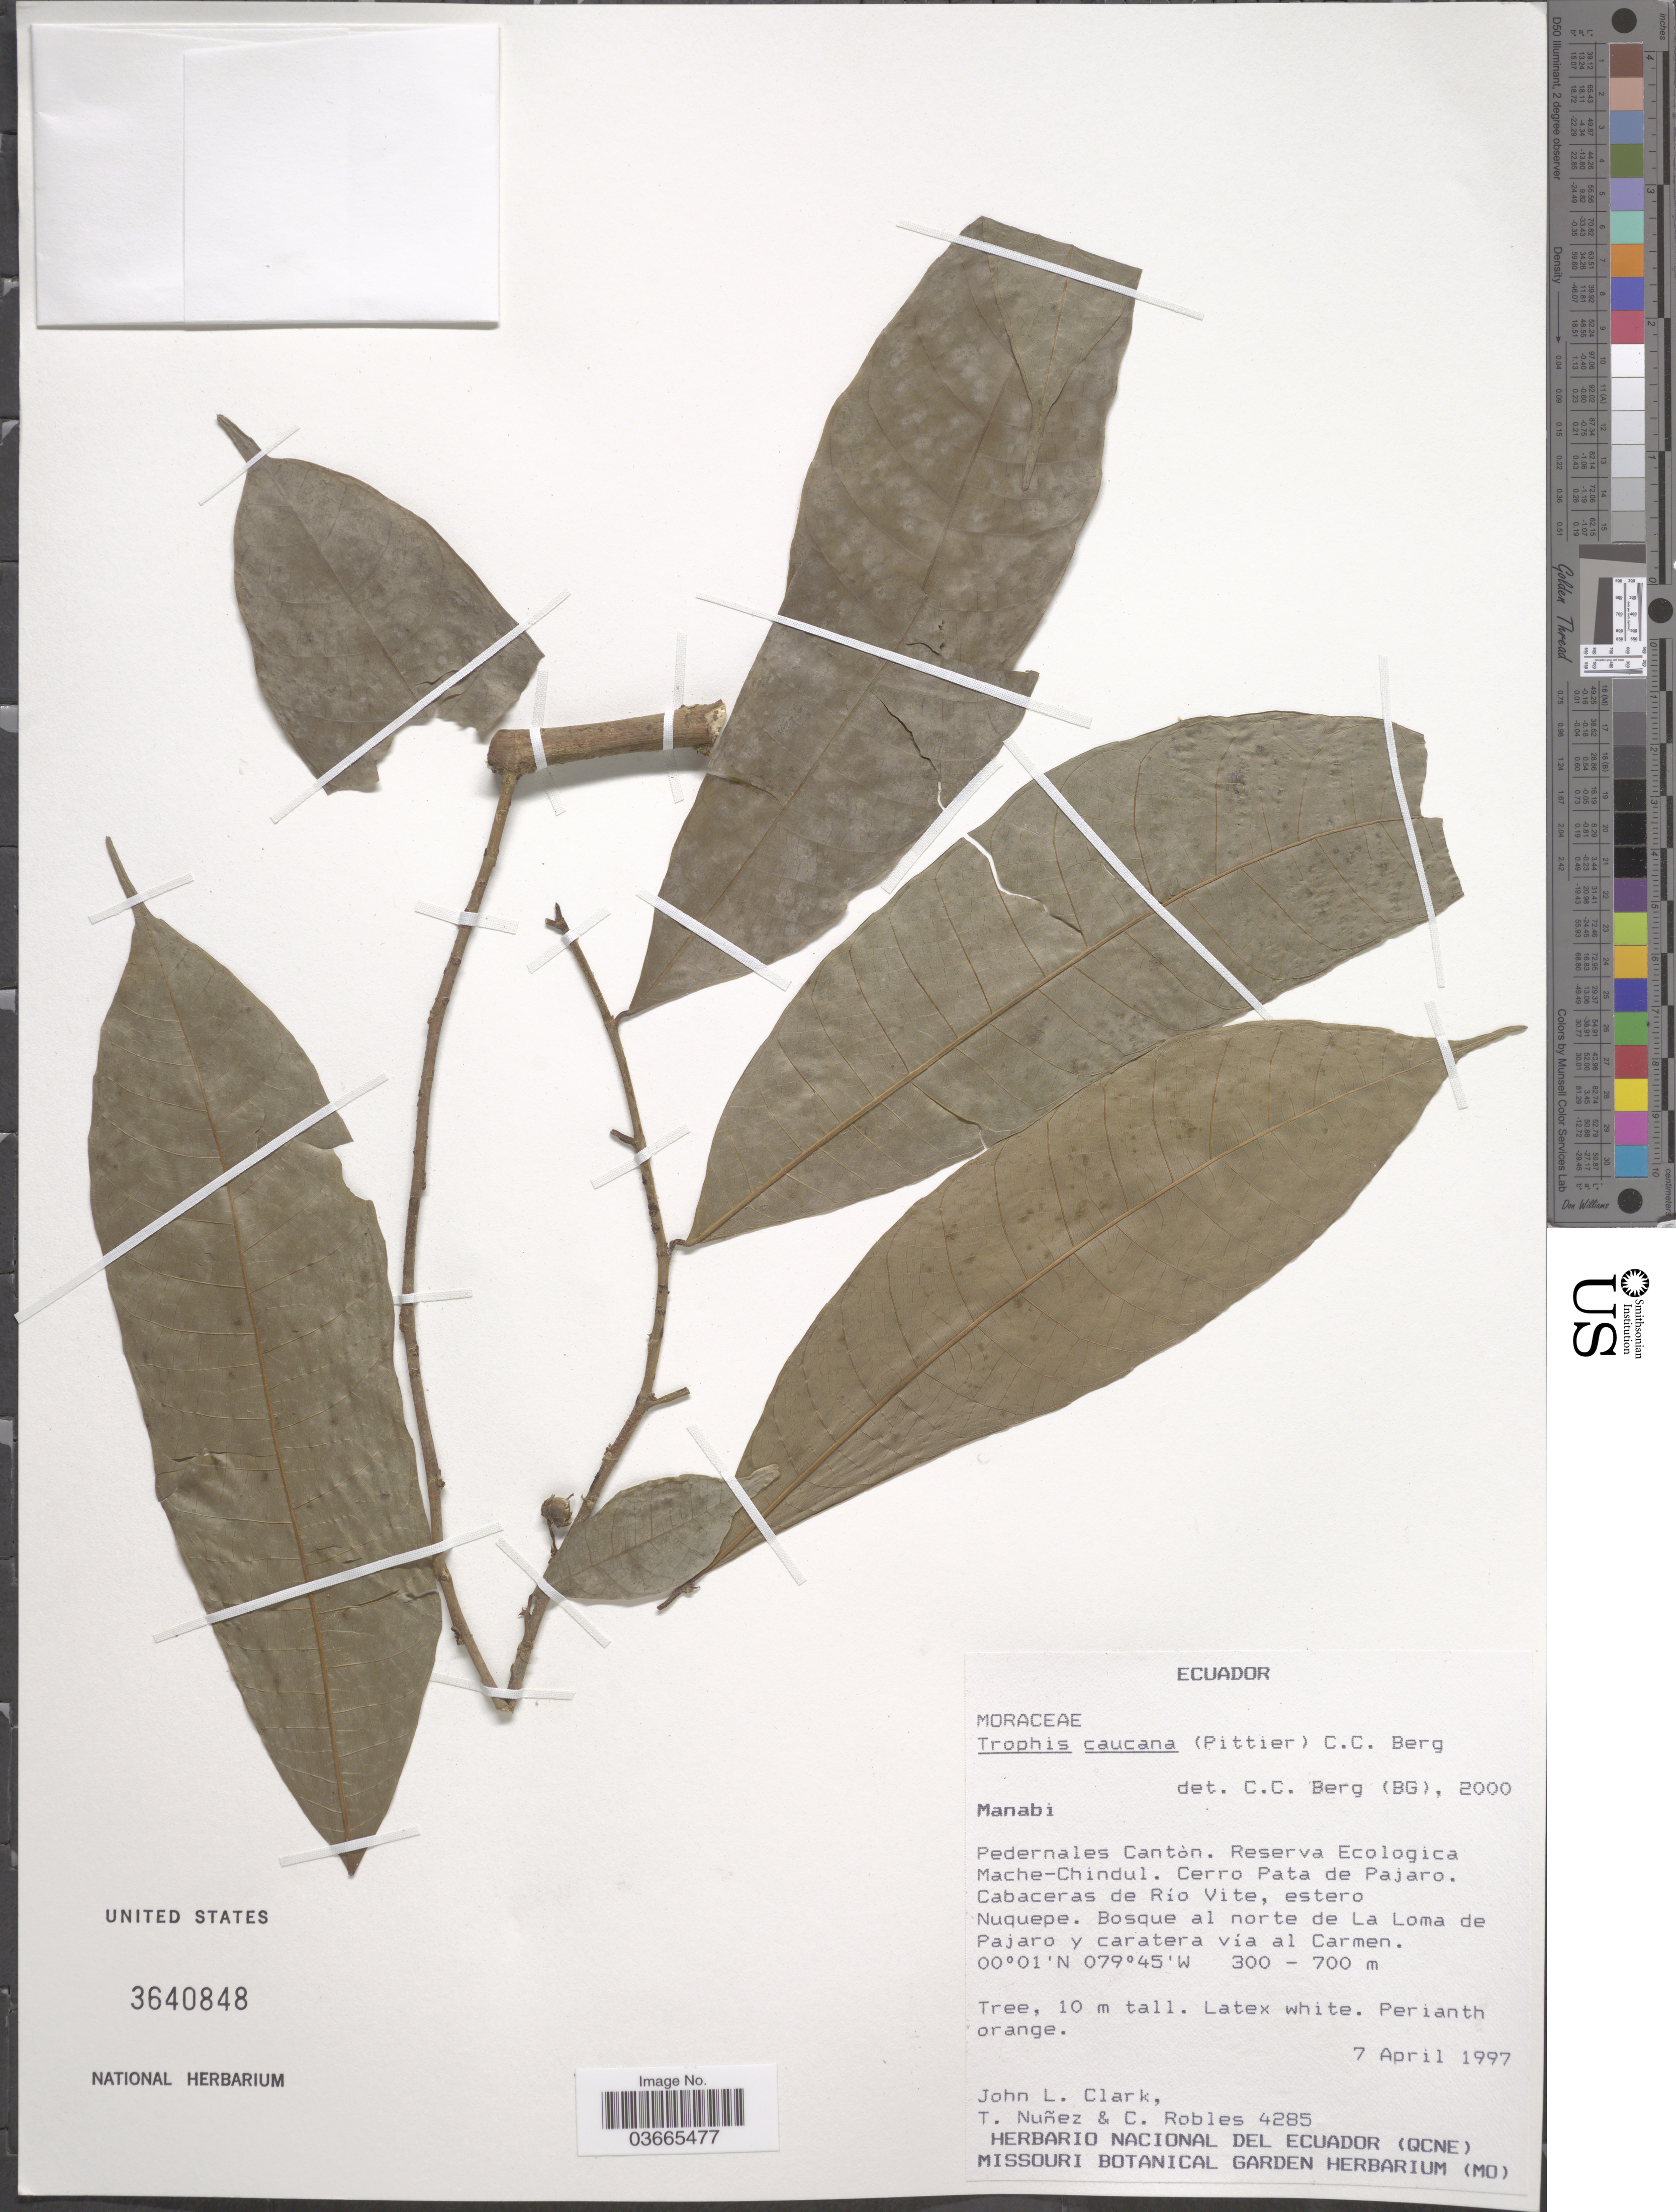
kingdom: Plantae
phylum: Tracheophyta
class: Magnoliopsida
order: Rosales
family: Moraceae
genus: Olmedia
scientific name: Olmedia aspera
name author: Ruiz & Pav.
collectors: J. L. Clark, T. Núñez & C. Robles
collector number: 4285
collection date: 1997-04-07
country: Ecuador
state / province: Manabí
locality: Pedernales Cantón. Reserva Ecologica Mache-Chindul. Cerro Pata de Pajaro. Cabaceras de Río Vite, estero Nuquepe. Bosque al norte de La Loma de Pajaro y caratera vía al Carmen.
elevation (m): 300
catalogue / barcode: US 3640848